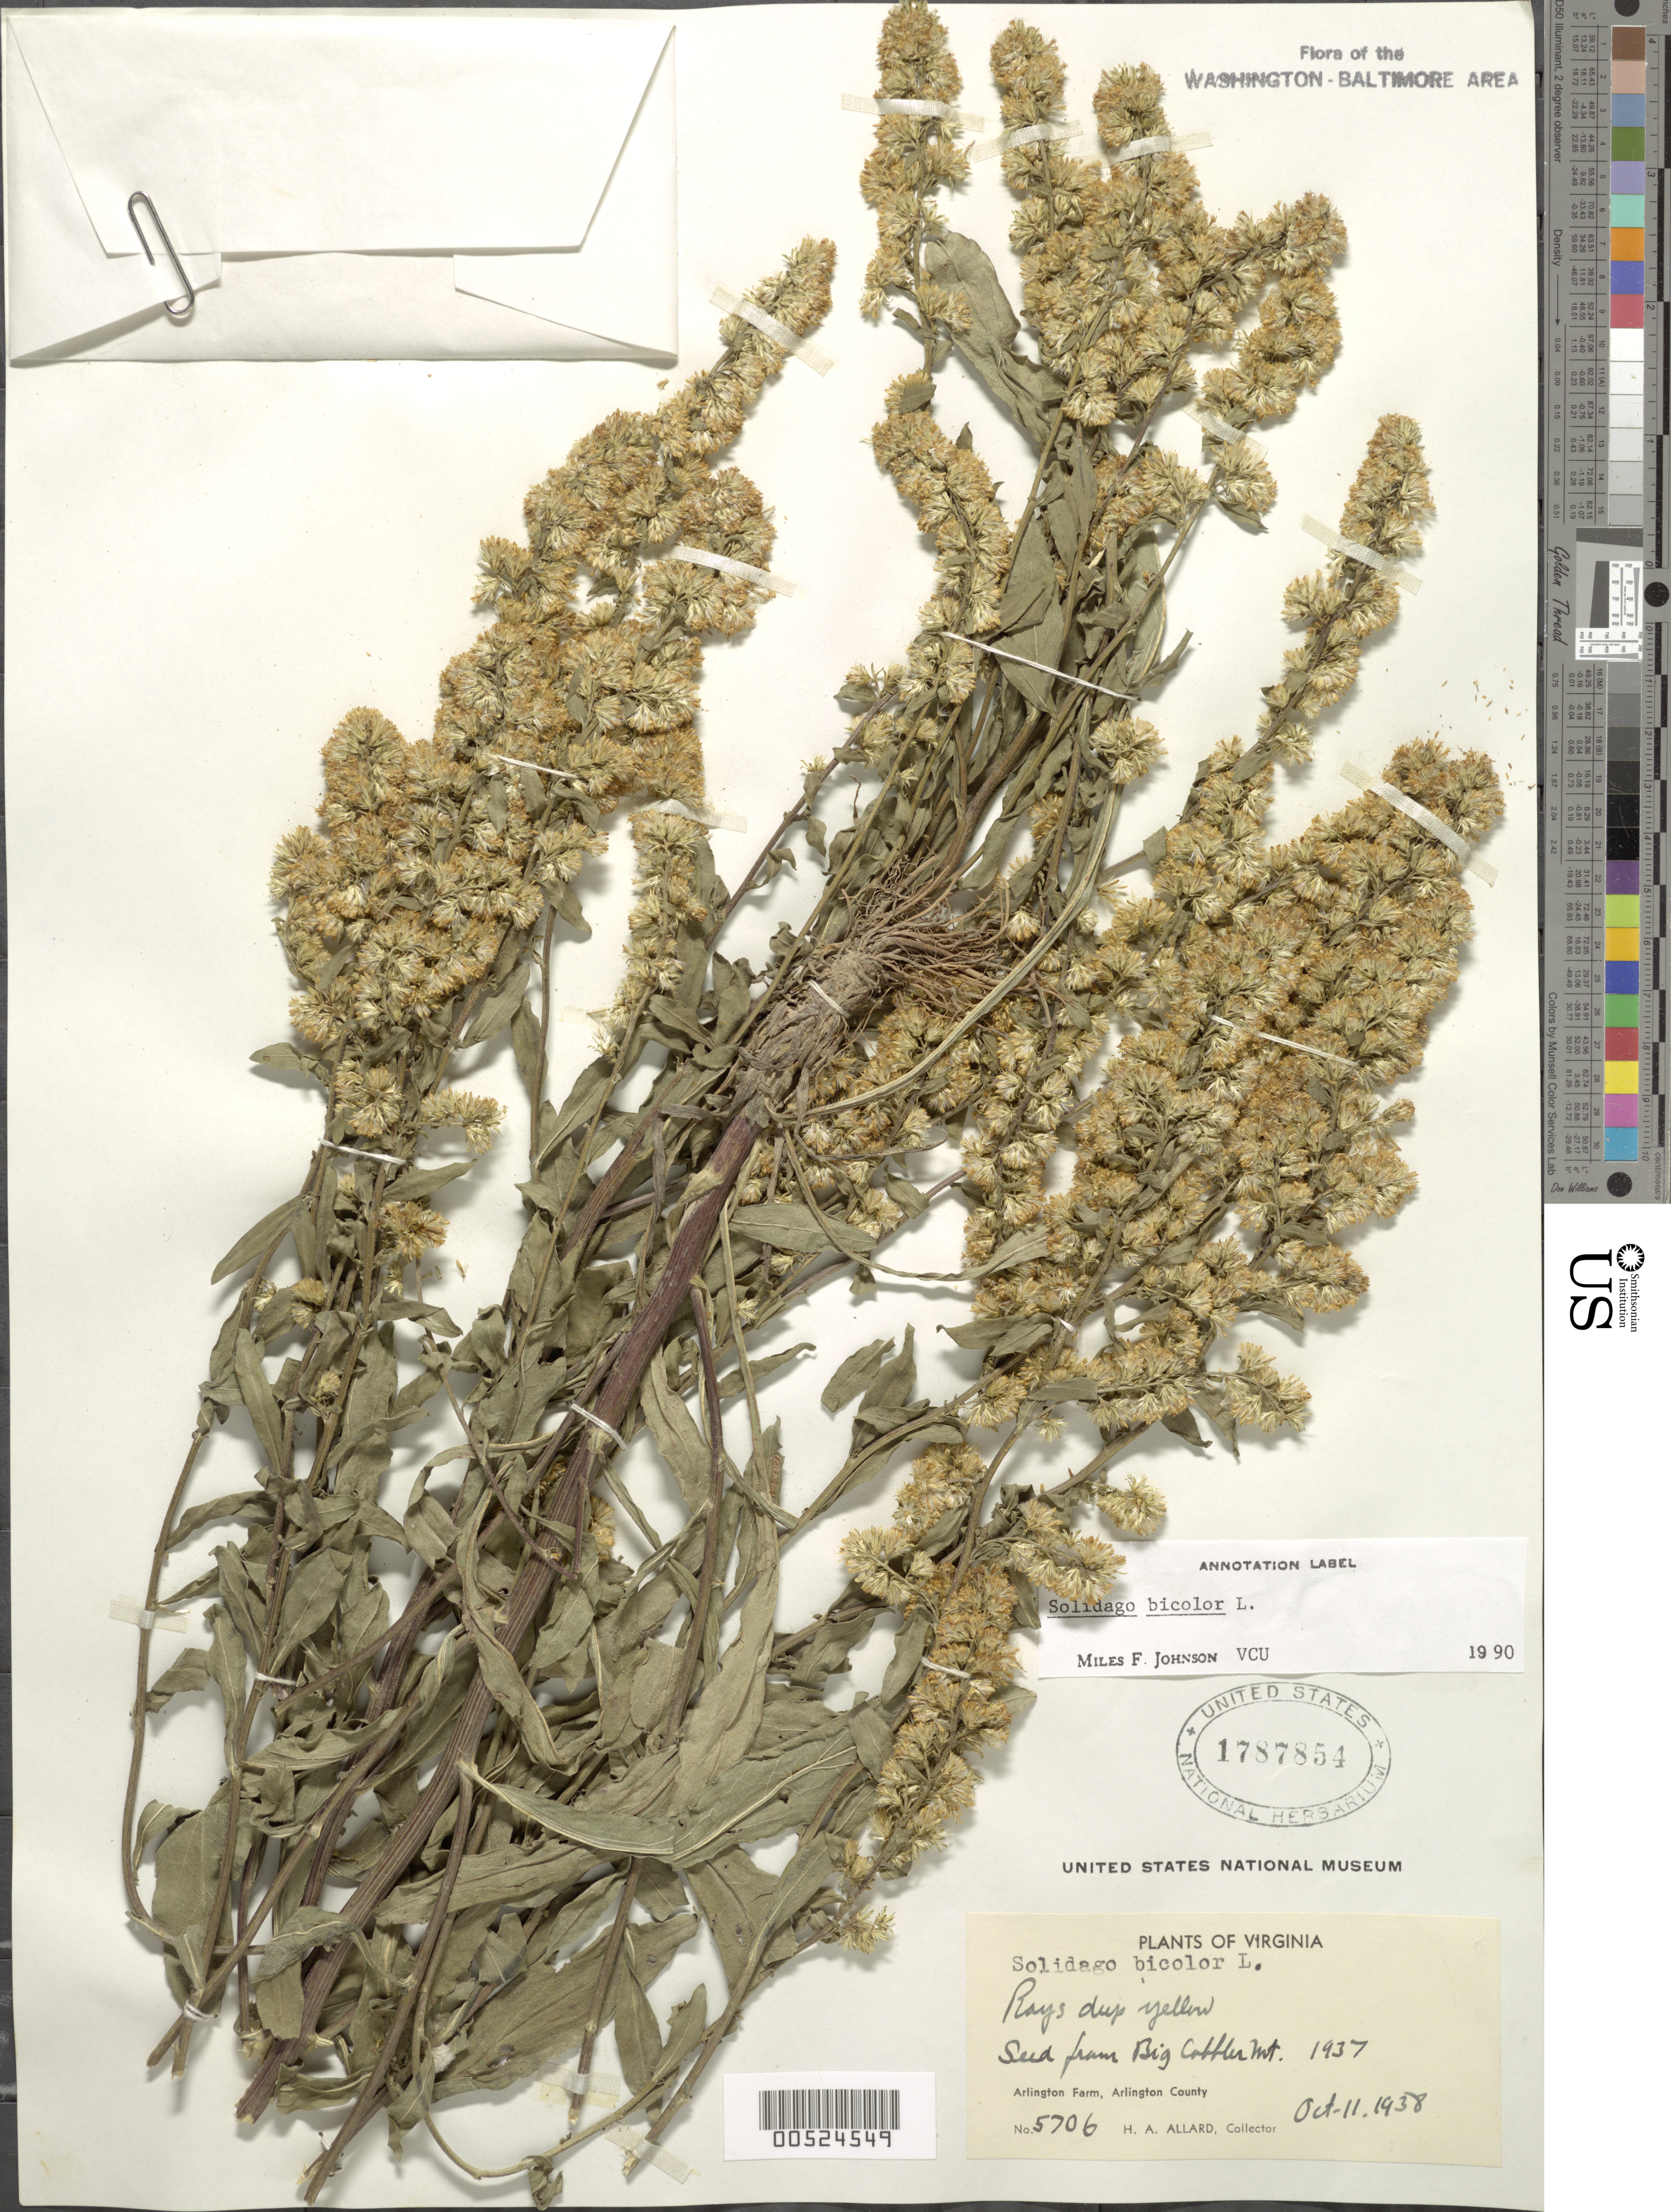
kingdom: Plantae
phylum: Tracheophyta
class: Magnoliopsida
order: Asterales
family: Asteraceae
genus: Solidago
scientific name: Solidago bicolor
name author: L.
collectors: H. A. Allard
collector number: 5706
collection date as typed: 11 Oct 1938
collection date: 1938-10-11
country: United States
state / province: Virginia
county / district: Arlington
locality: Arlington Farm, Big Cobbler Mt.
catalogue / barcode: US 1787854